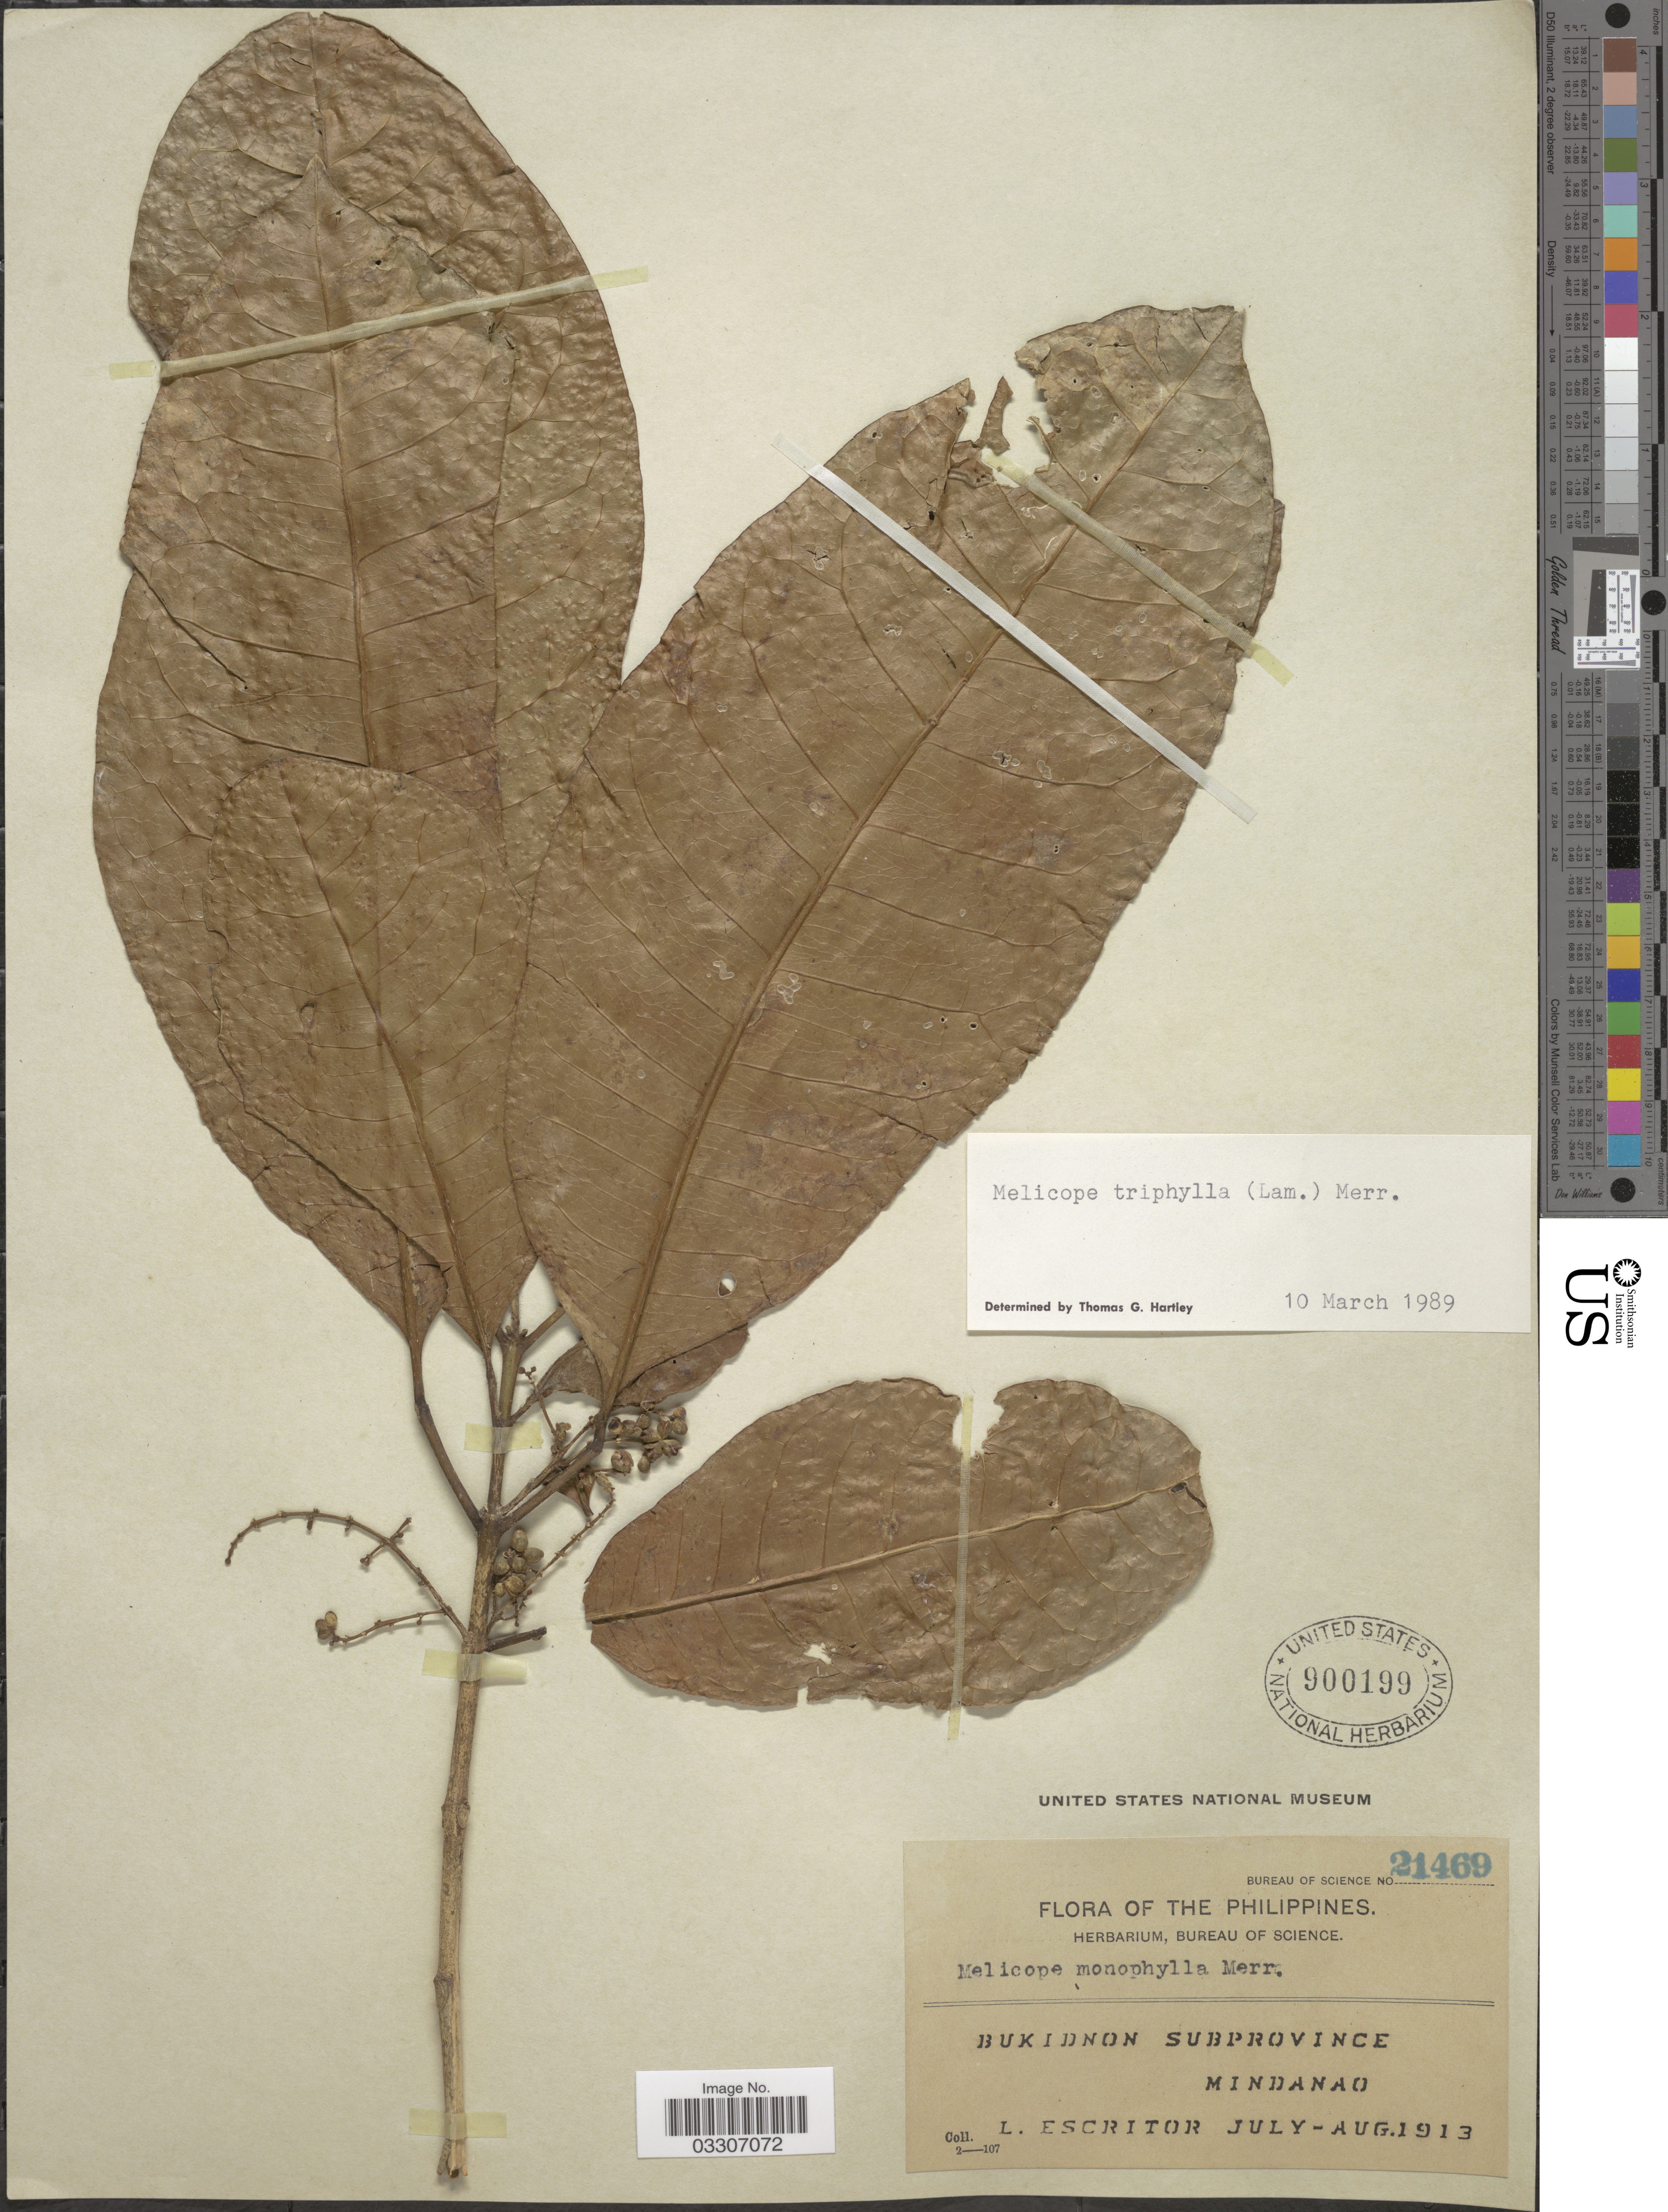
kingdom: Plantae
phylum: Tracheophyta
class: Magnoliopsida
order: Sapindales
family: Rutaceae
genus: Melicope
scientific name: Melicope triphylla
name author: (Lam.) Merr.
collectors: L. Escritor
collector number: Bureau of Science 21469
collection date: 1913-07/1913-08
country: Philippines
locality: Bukidnon Subprovince Mindanao.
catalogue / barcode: US 900199